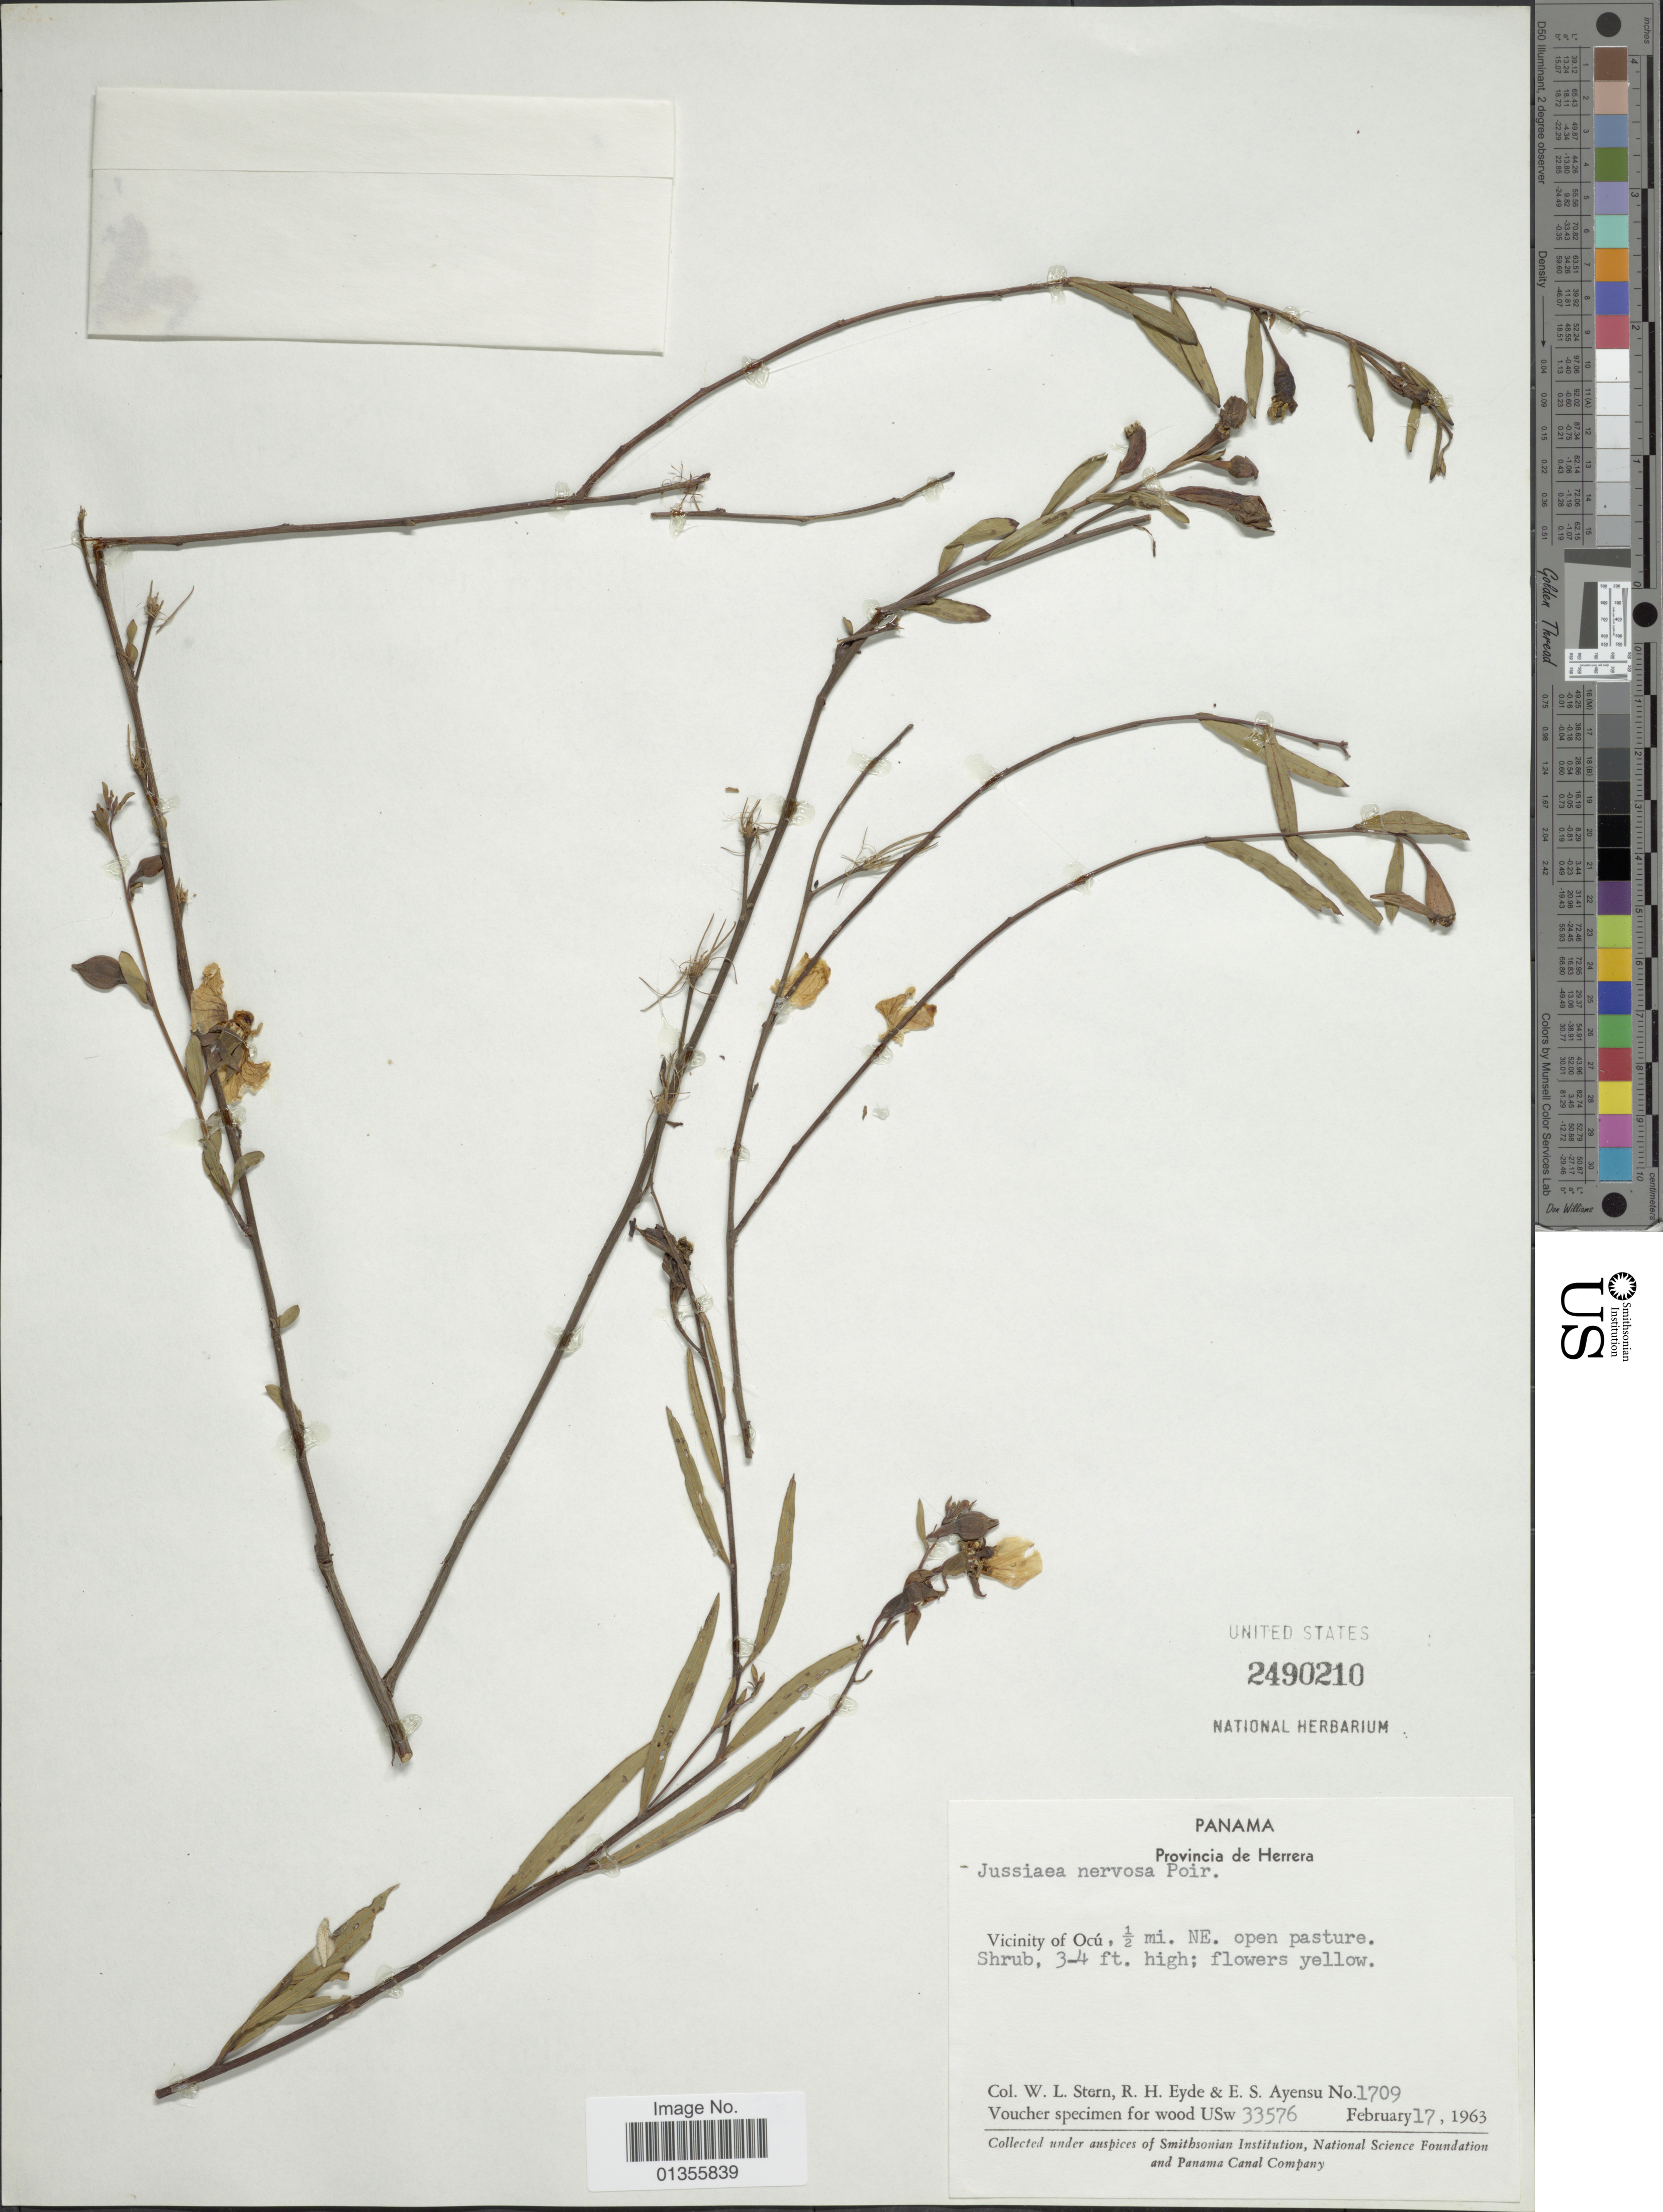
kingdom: Plantae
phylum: Tracheophyta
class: Magnoliopsida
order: Myrtales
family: Onagraceae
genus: Ludwigia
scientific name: Ludwigia octovalvis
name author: (Jacq.) P.H. Raven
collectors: W. L. Stern, R. H. Eyde & E. S. Ayensu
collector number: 1709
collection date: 1963-02-17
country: Panama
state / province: Herrera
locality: Vicinity of Ocú, ½ mi. NE. open pasture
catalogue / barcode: US 2490210